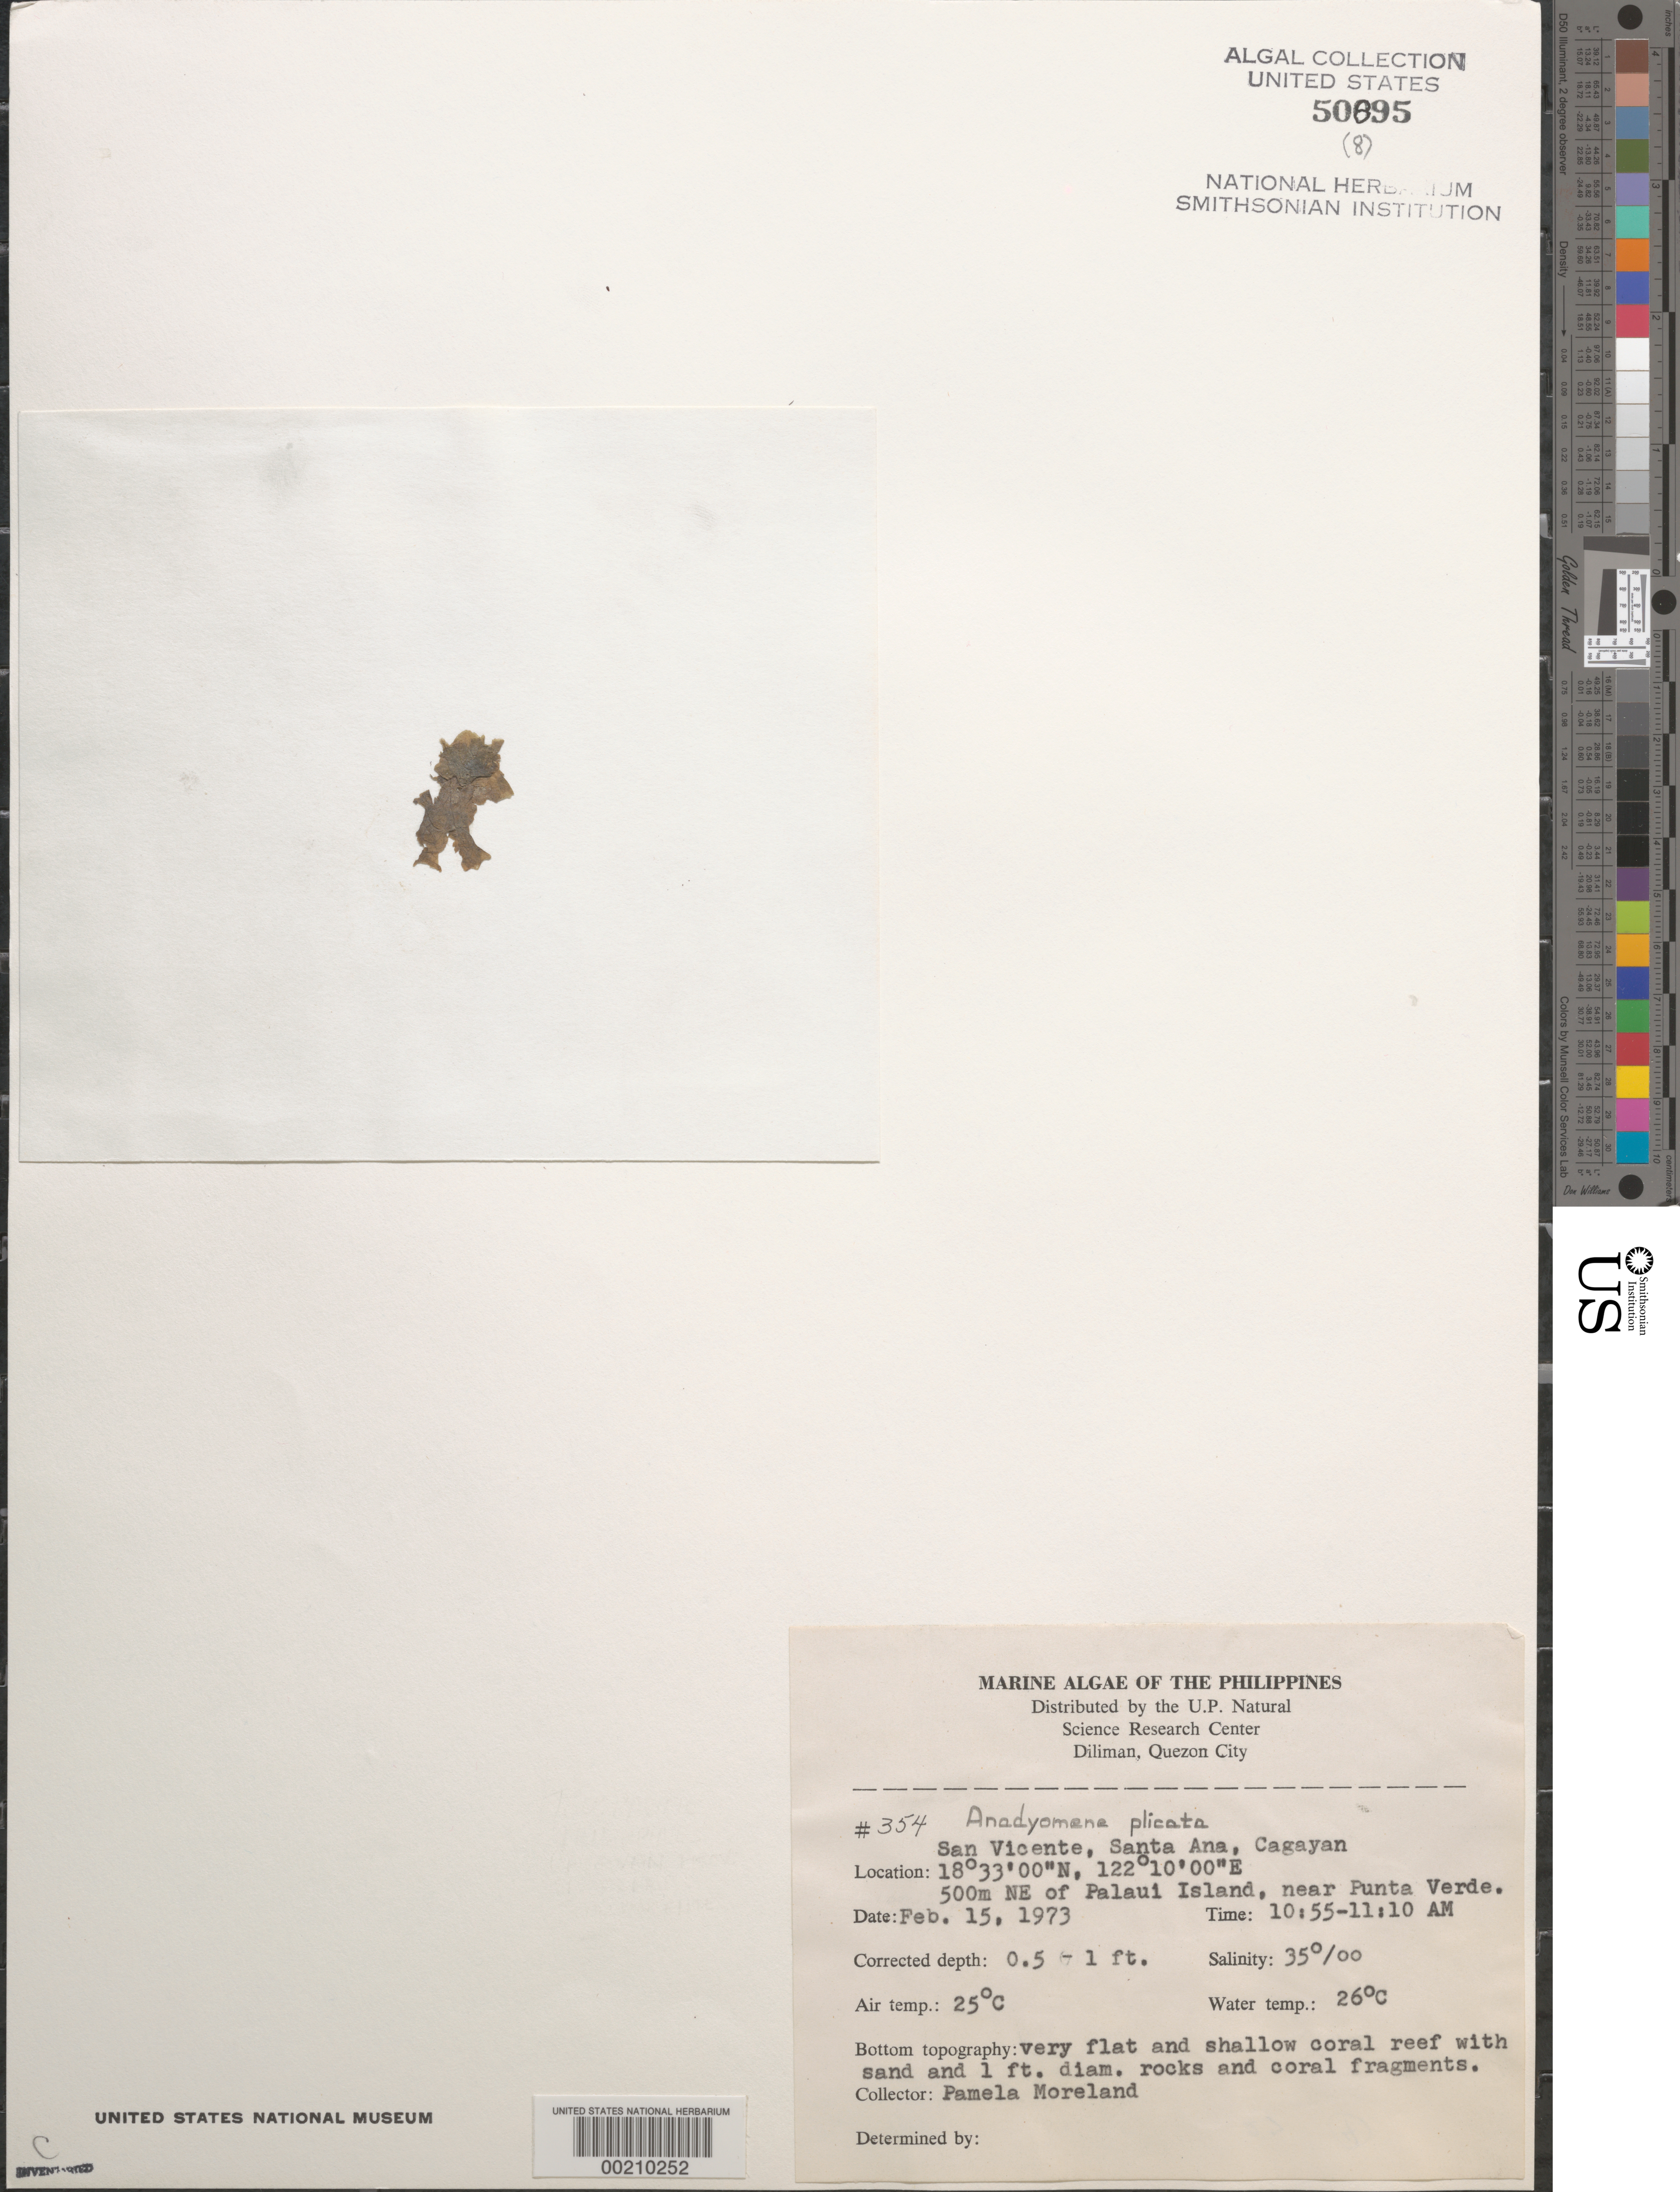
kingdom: Plantae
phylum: Chlorophyta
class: Ulvophyceae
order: Cladophorales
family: Anadyomenaceae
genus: Anadyomene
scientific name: Anadyomene plicata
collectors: P. Moreland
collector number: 354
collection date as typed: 15 Feb 1973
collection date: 1973-02-15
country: Philippines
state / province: Cagayan Valley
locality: Santa ana, san vincente, cagayan, 500 m northeast of palaui island, near punta verde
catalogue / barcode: US 50895